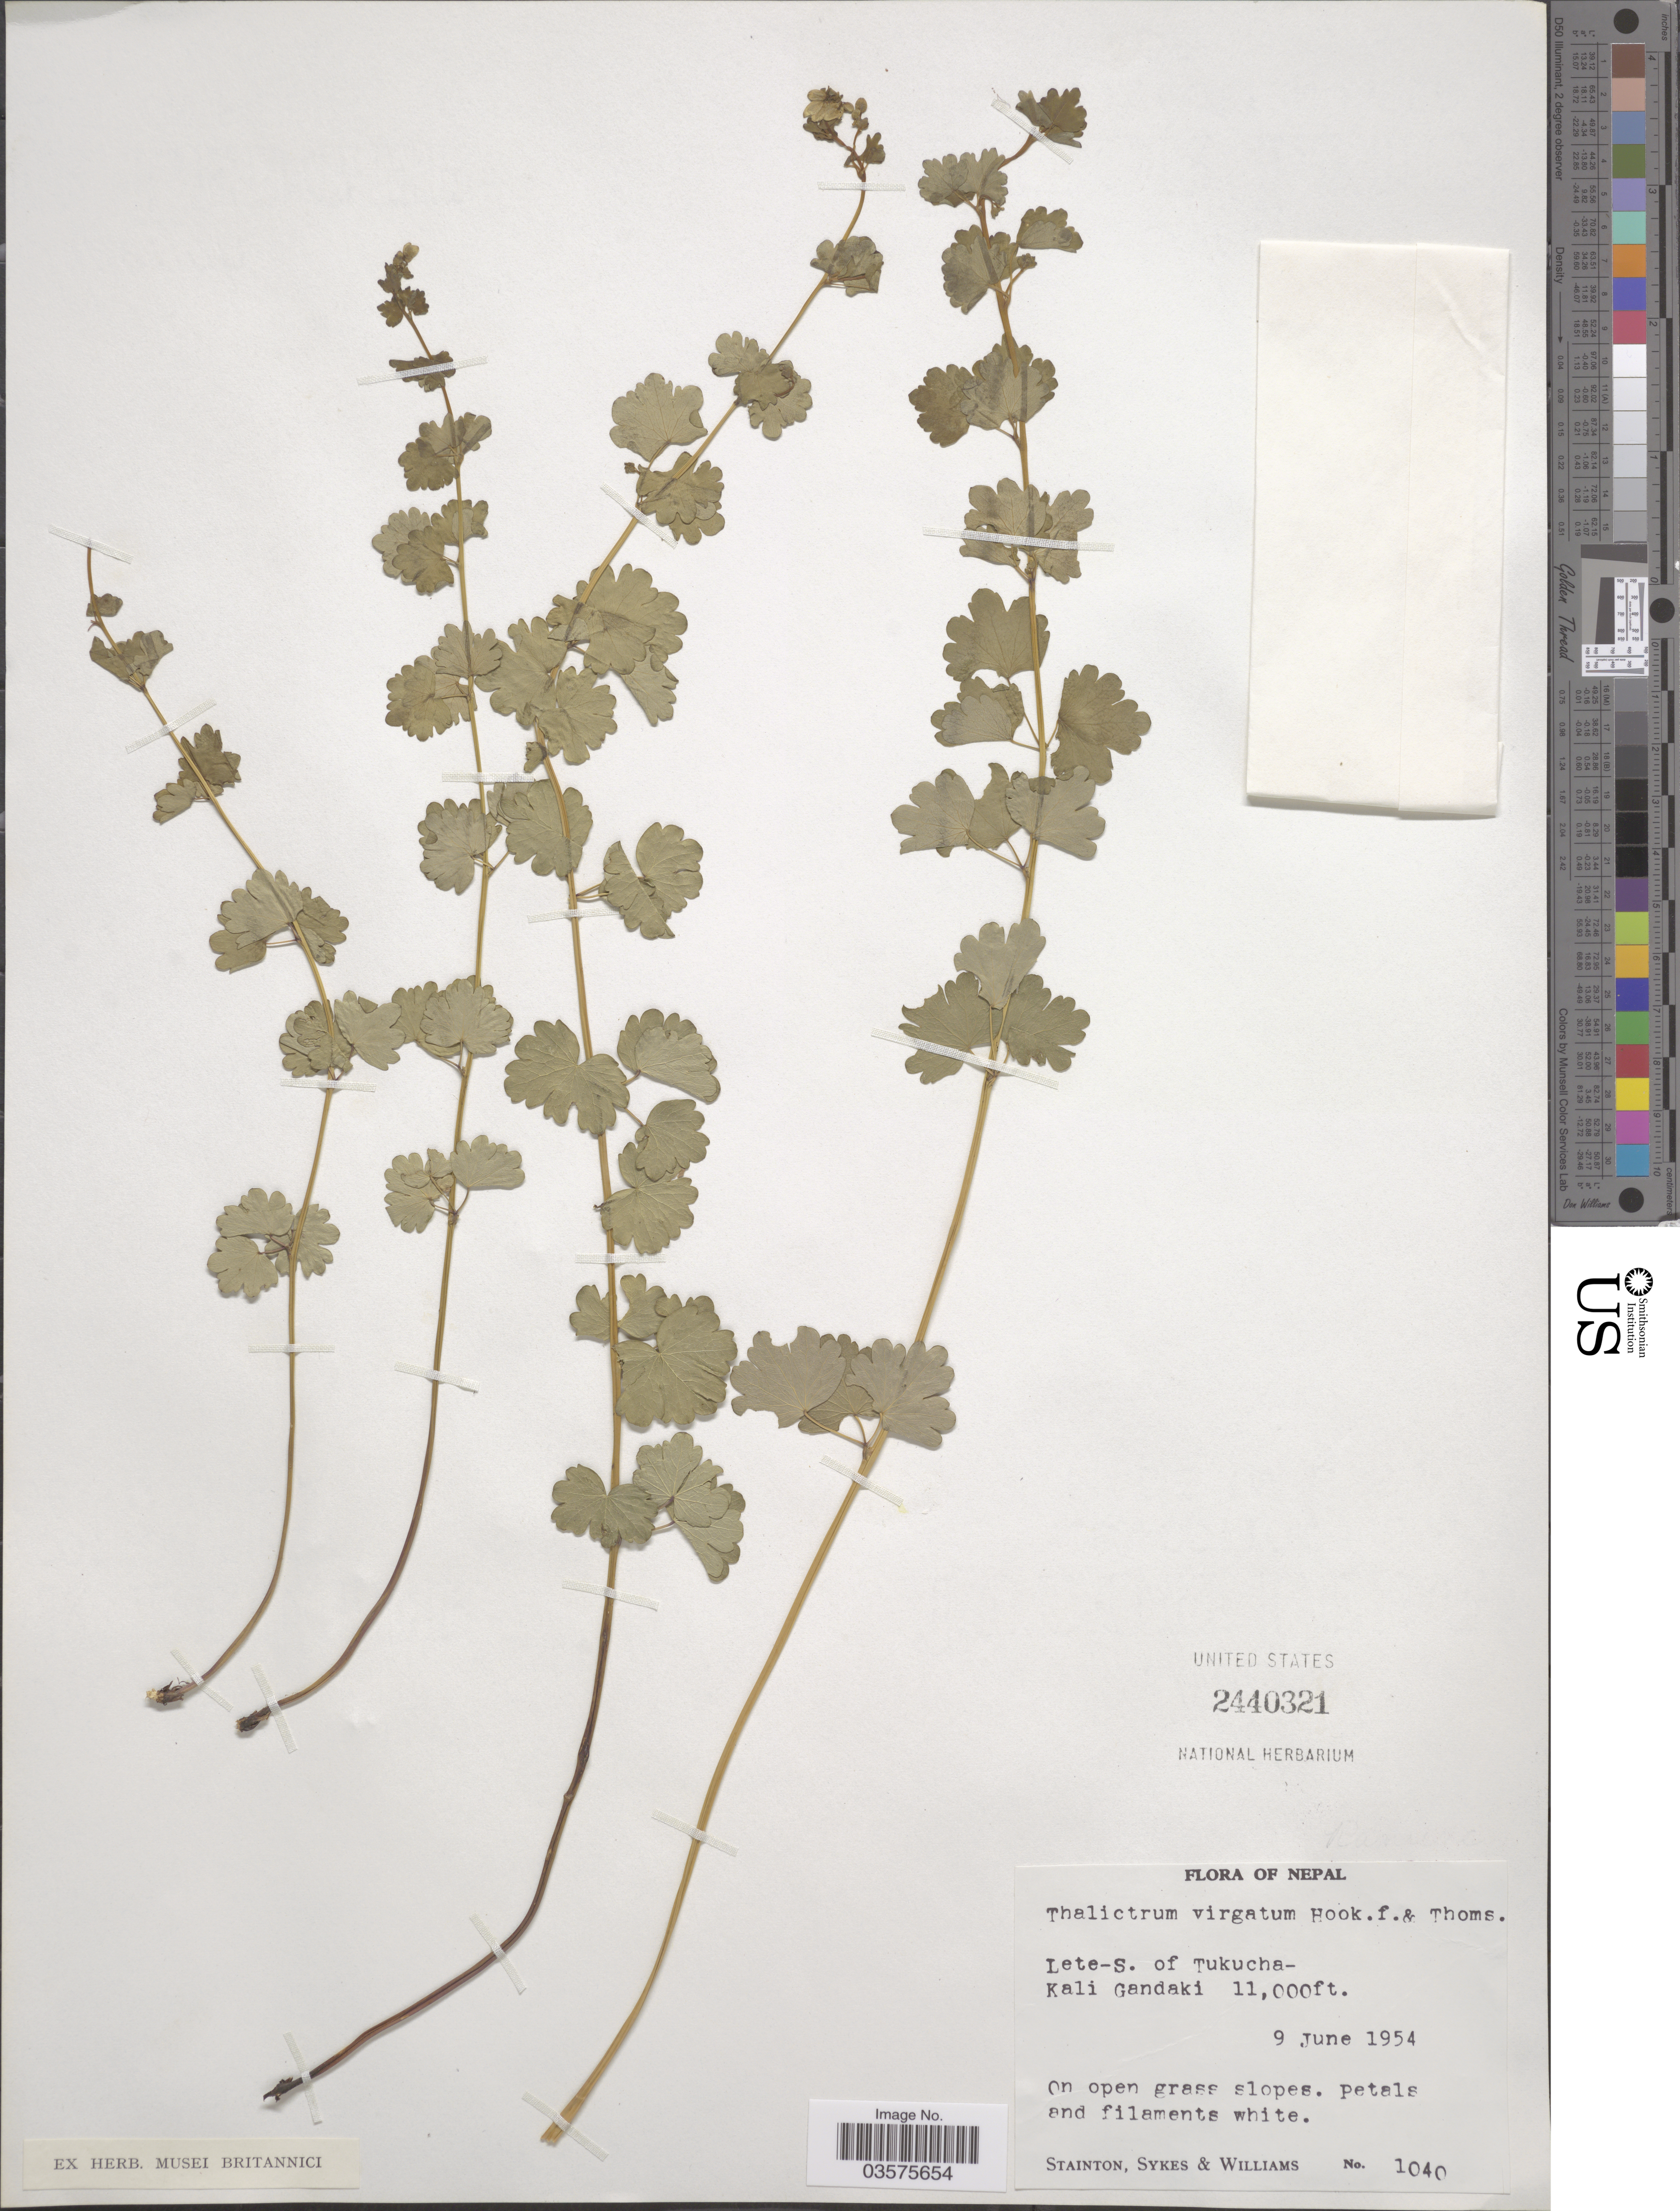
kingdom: Plantae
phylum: Tracheophyta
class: Magnoliopsida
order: Ranunculales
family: Ranunculaceae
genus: Thalictrum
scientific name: Thalictrum virgatum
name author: Hook. f. & Thomson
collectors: -. Stainton, Sykes, -- & -- Williams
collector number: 1040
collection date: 1954-06-09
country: Nepal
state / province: Gandaki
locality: Lete-S. of Tukucha - Kali Gandaki.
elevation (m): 3353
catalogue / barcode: US 2440321